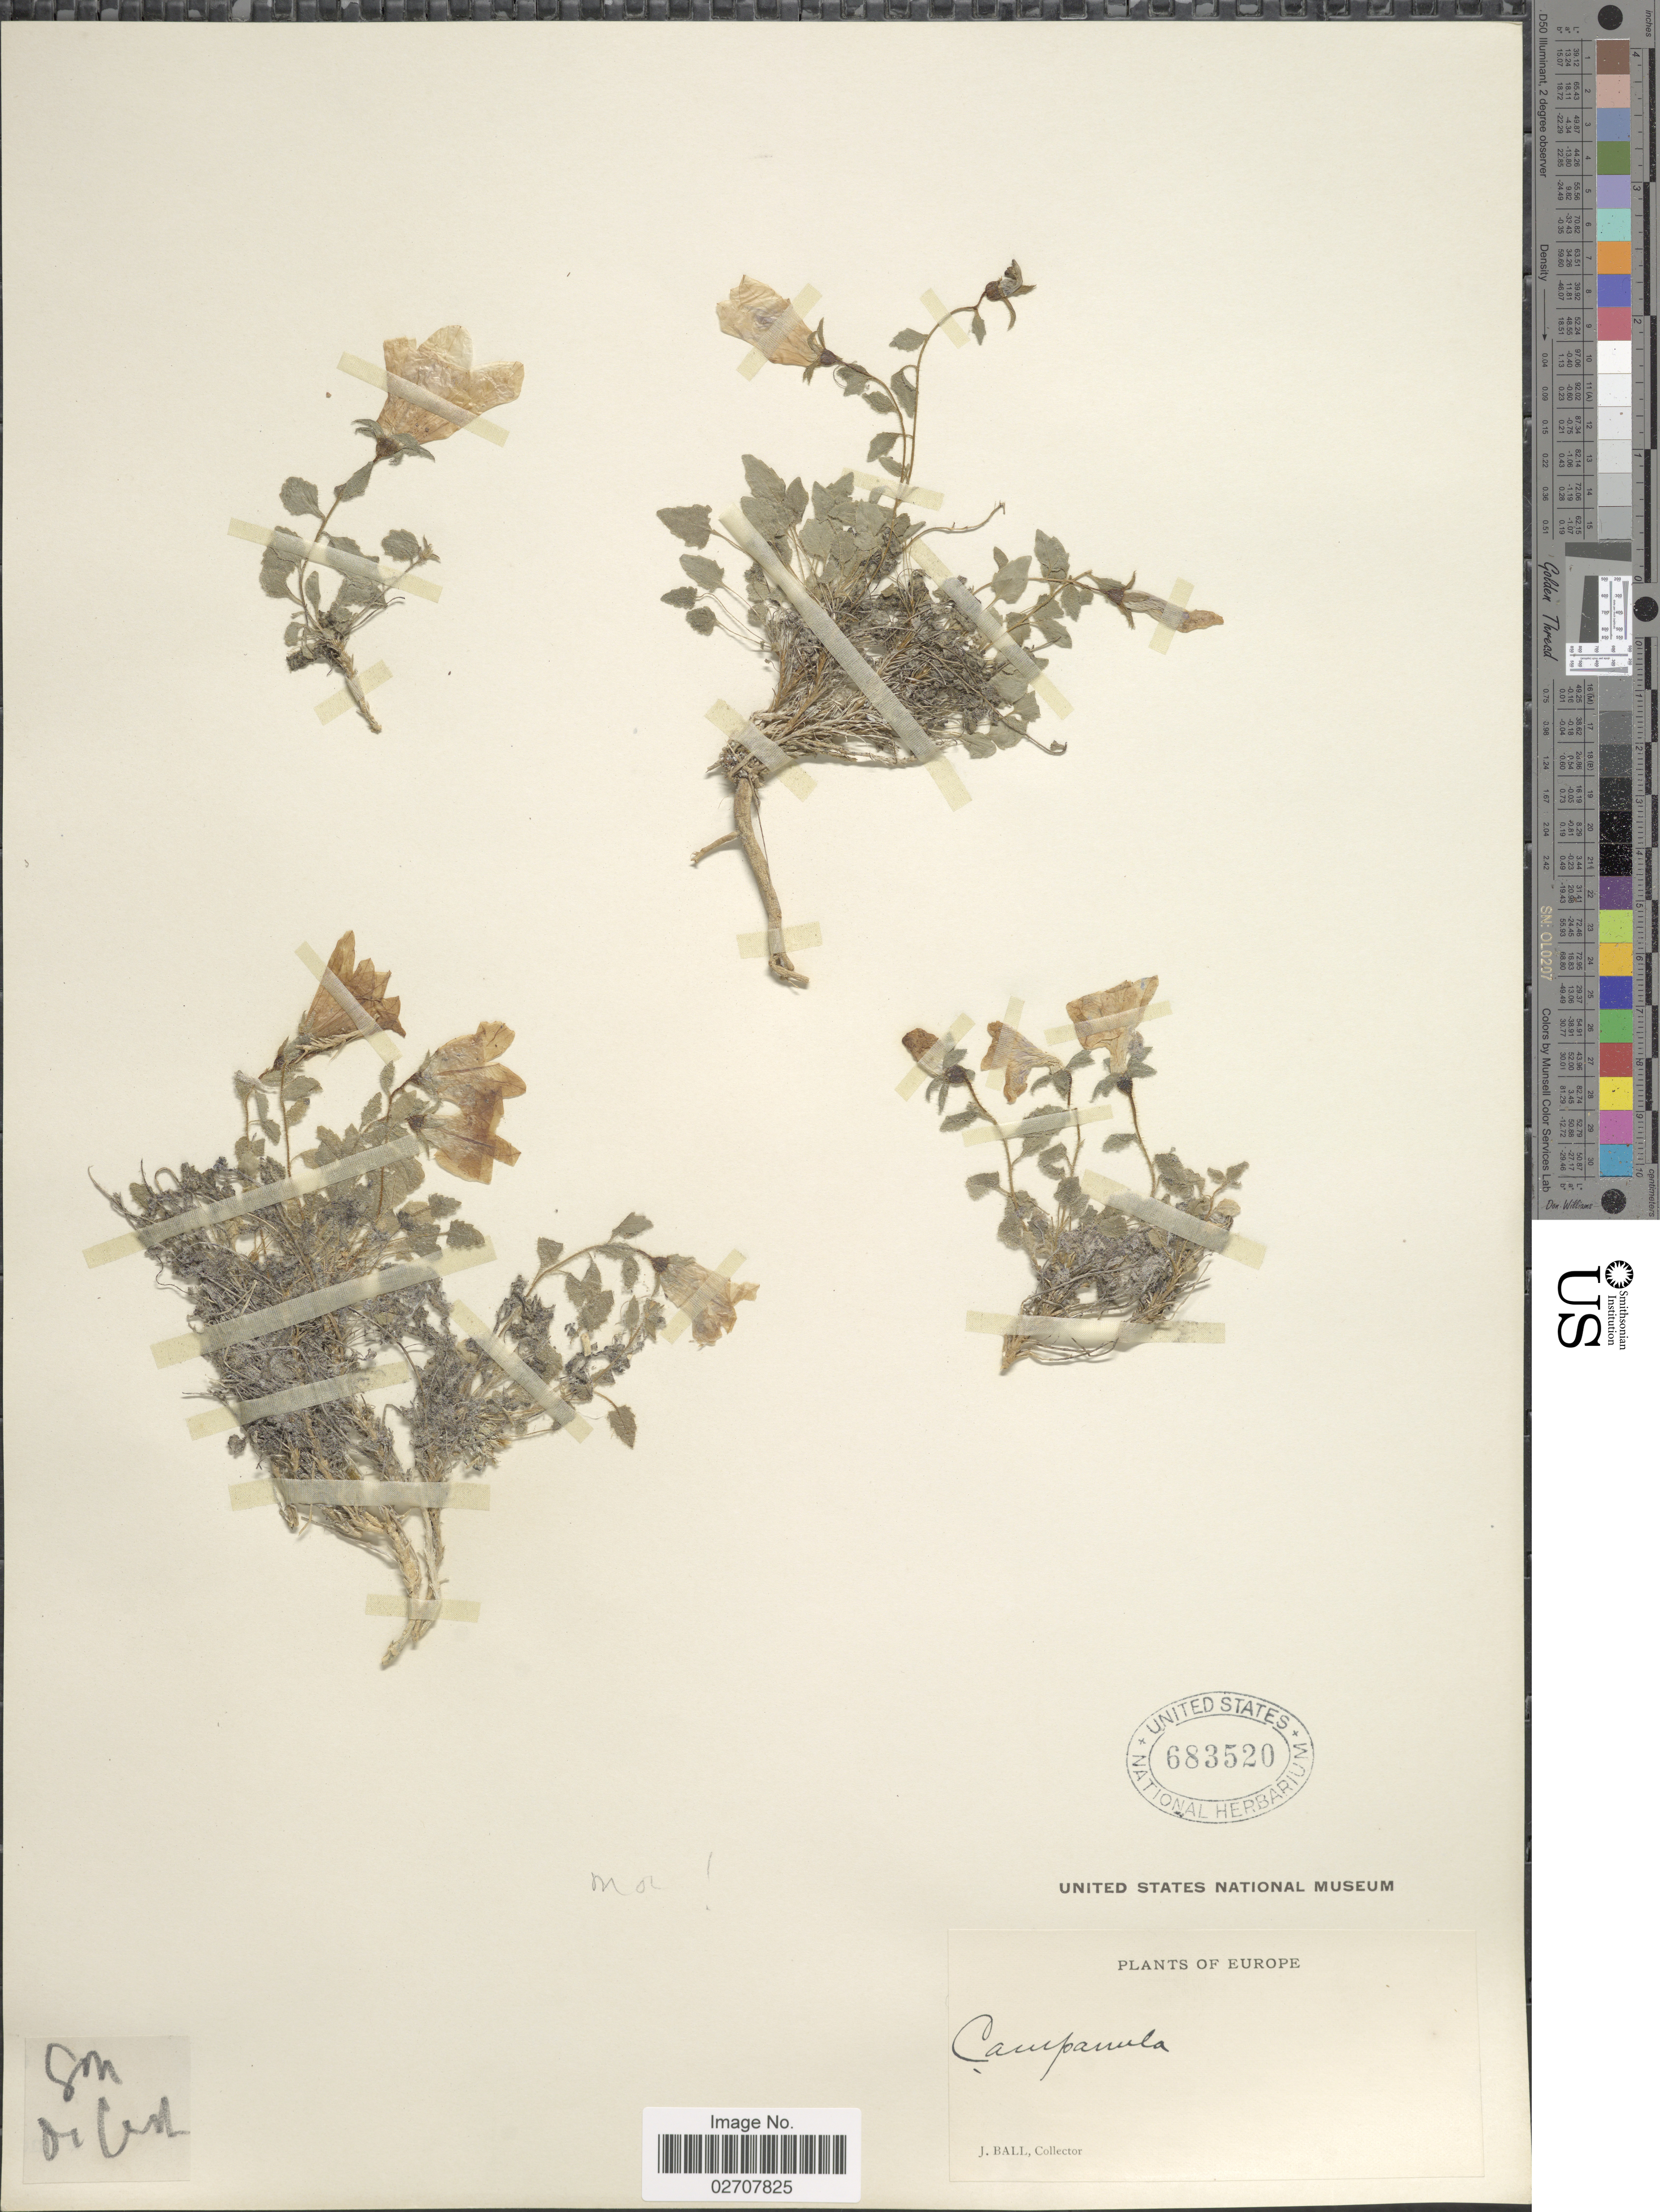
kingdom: Plantae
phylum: Tracheophyta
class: Magnoliopsida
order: Asterales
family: Campanulaceae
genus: Campanula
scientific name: Campanula morettiana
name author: Rchb.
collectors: J. Ball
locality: Europe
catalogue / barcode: US 683520